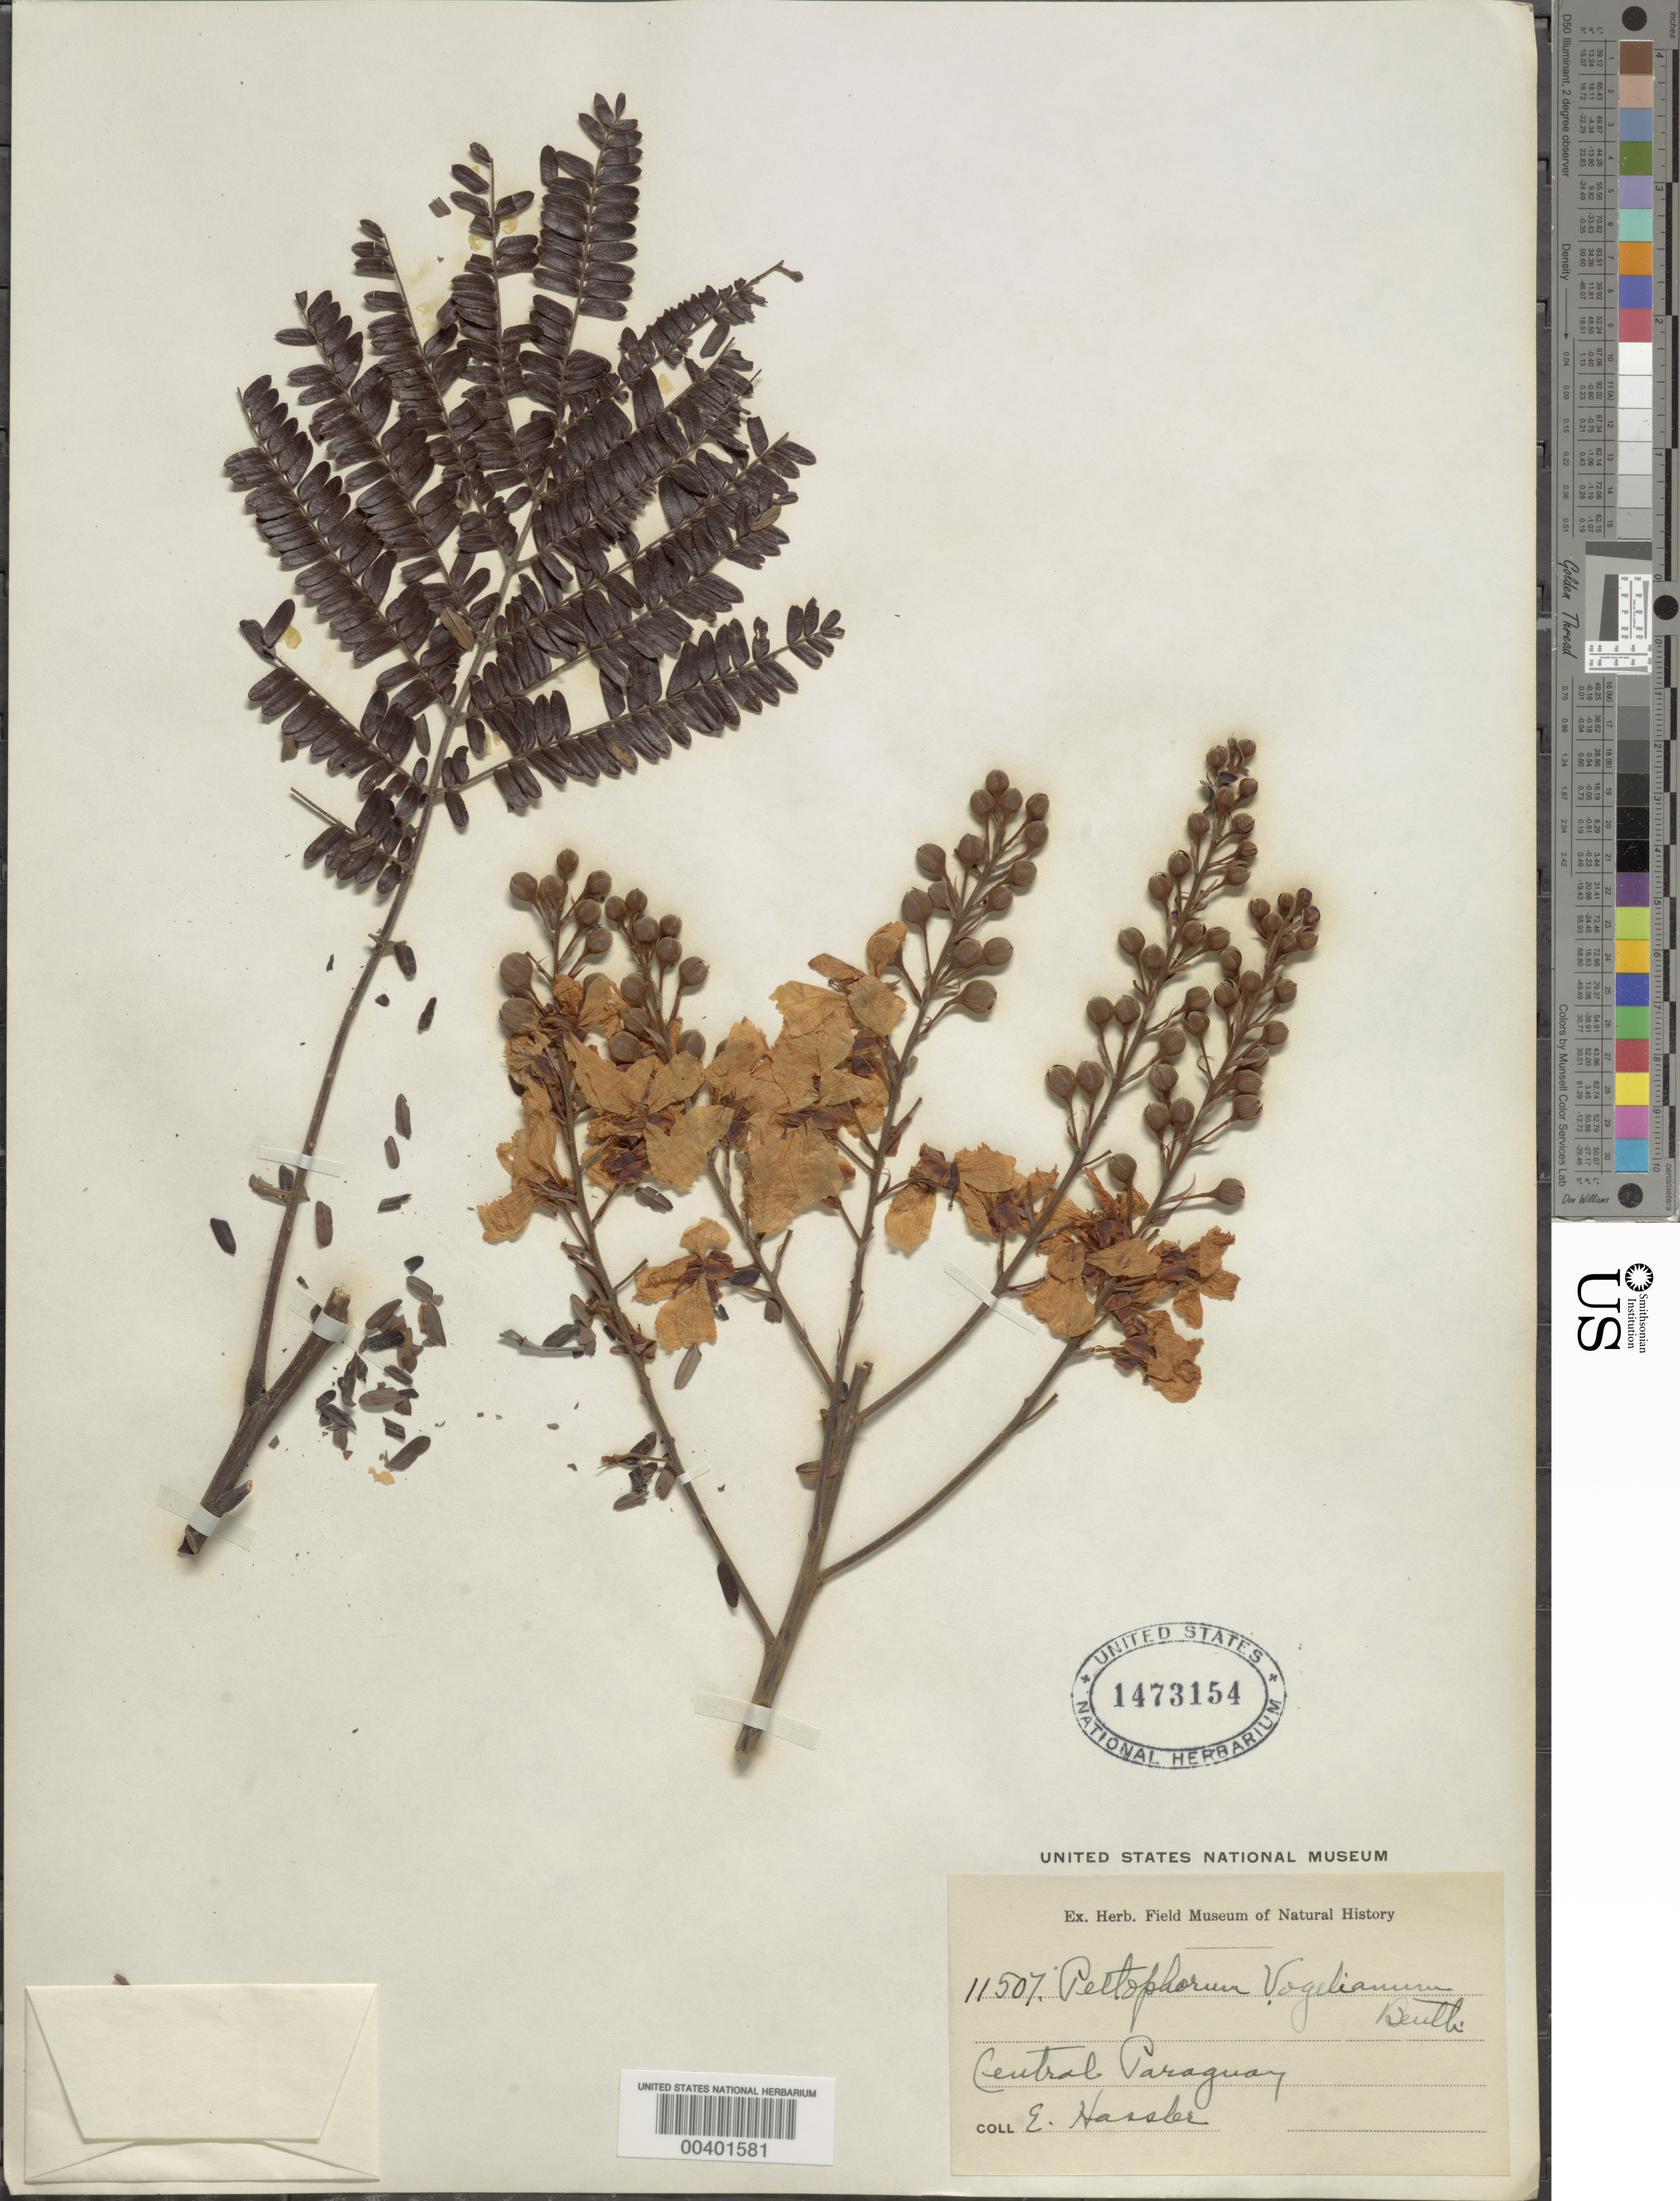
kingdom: Plantae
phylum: Tracheophyta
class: Magnoliopsida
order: Fabales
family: Fabaceae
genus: Peltophorum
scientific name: Peltophorum dubium var. dubium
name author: (Spreng.) Taub.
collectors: E. Hassler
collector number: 11507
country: Paraguay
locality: Central paraguay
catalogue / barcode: US 1473154